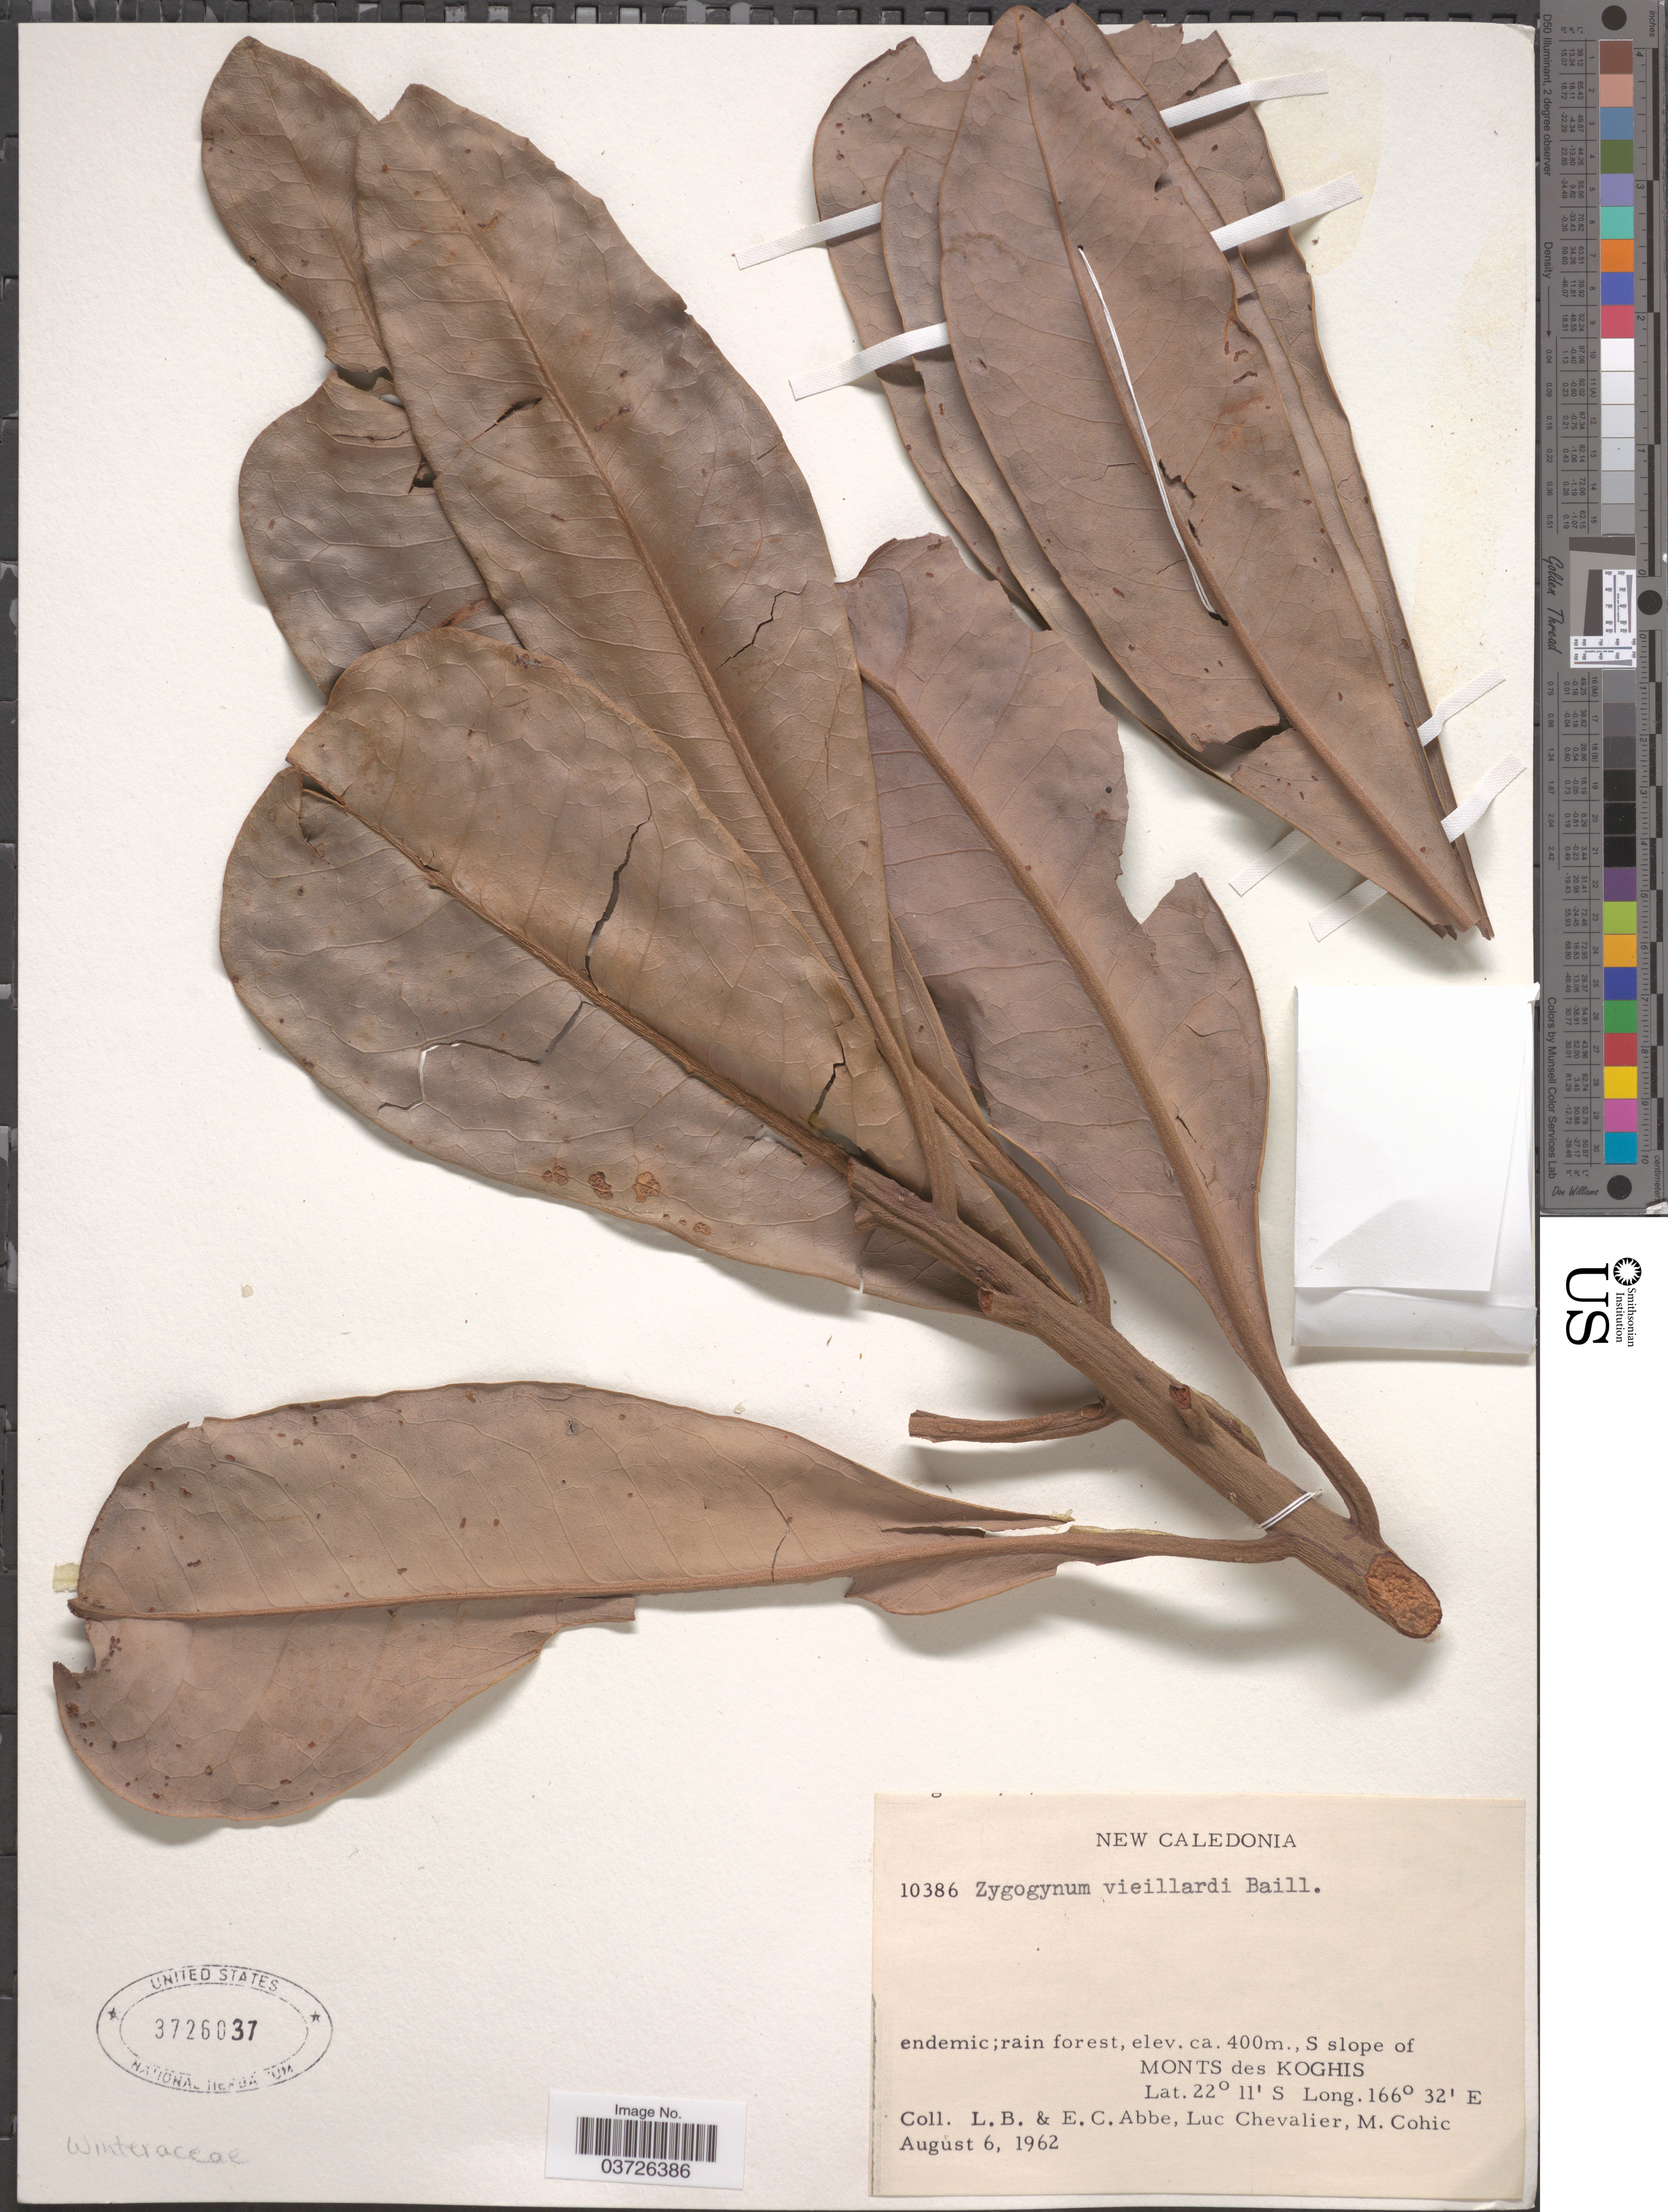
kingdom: Plantae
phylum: Tracheophyta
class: Magnoliopsida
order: Canellales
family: Winteraceae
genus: Zygogynum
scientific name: Zygogynum vieillardi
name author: Baill.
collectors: L. B. Abbe, E. C. Abbe, L. Chevallier & M. Cohic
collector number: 10386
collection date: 1962-08-06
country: New Caledonia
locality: S slope of Monts des Koghis.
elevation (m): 400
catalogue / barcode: US 3726037